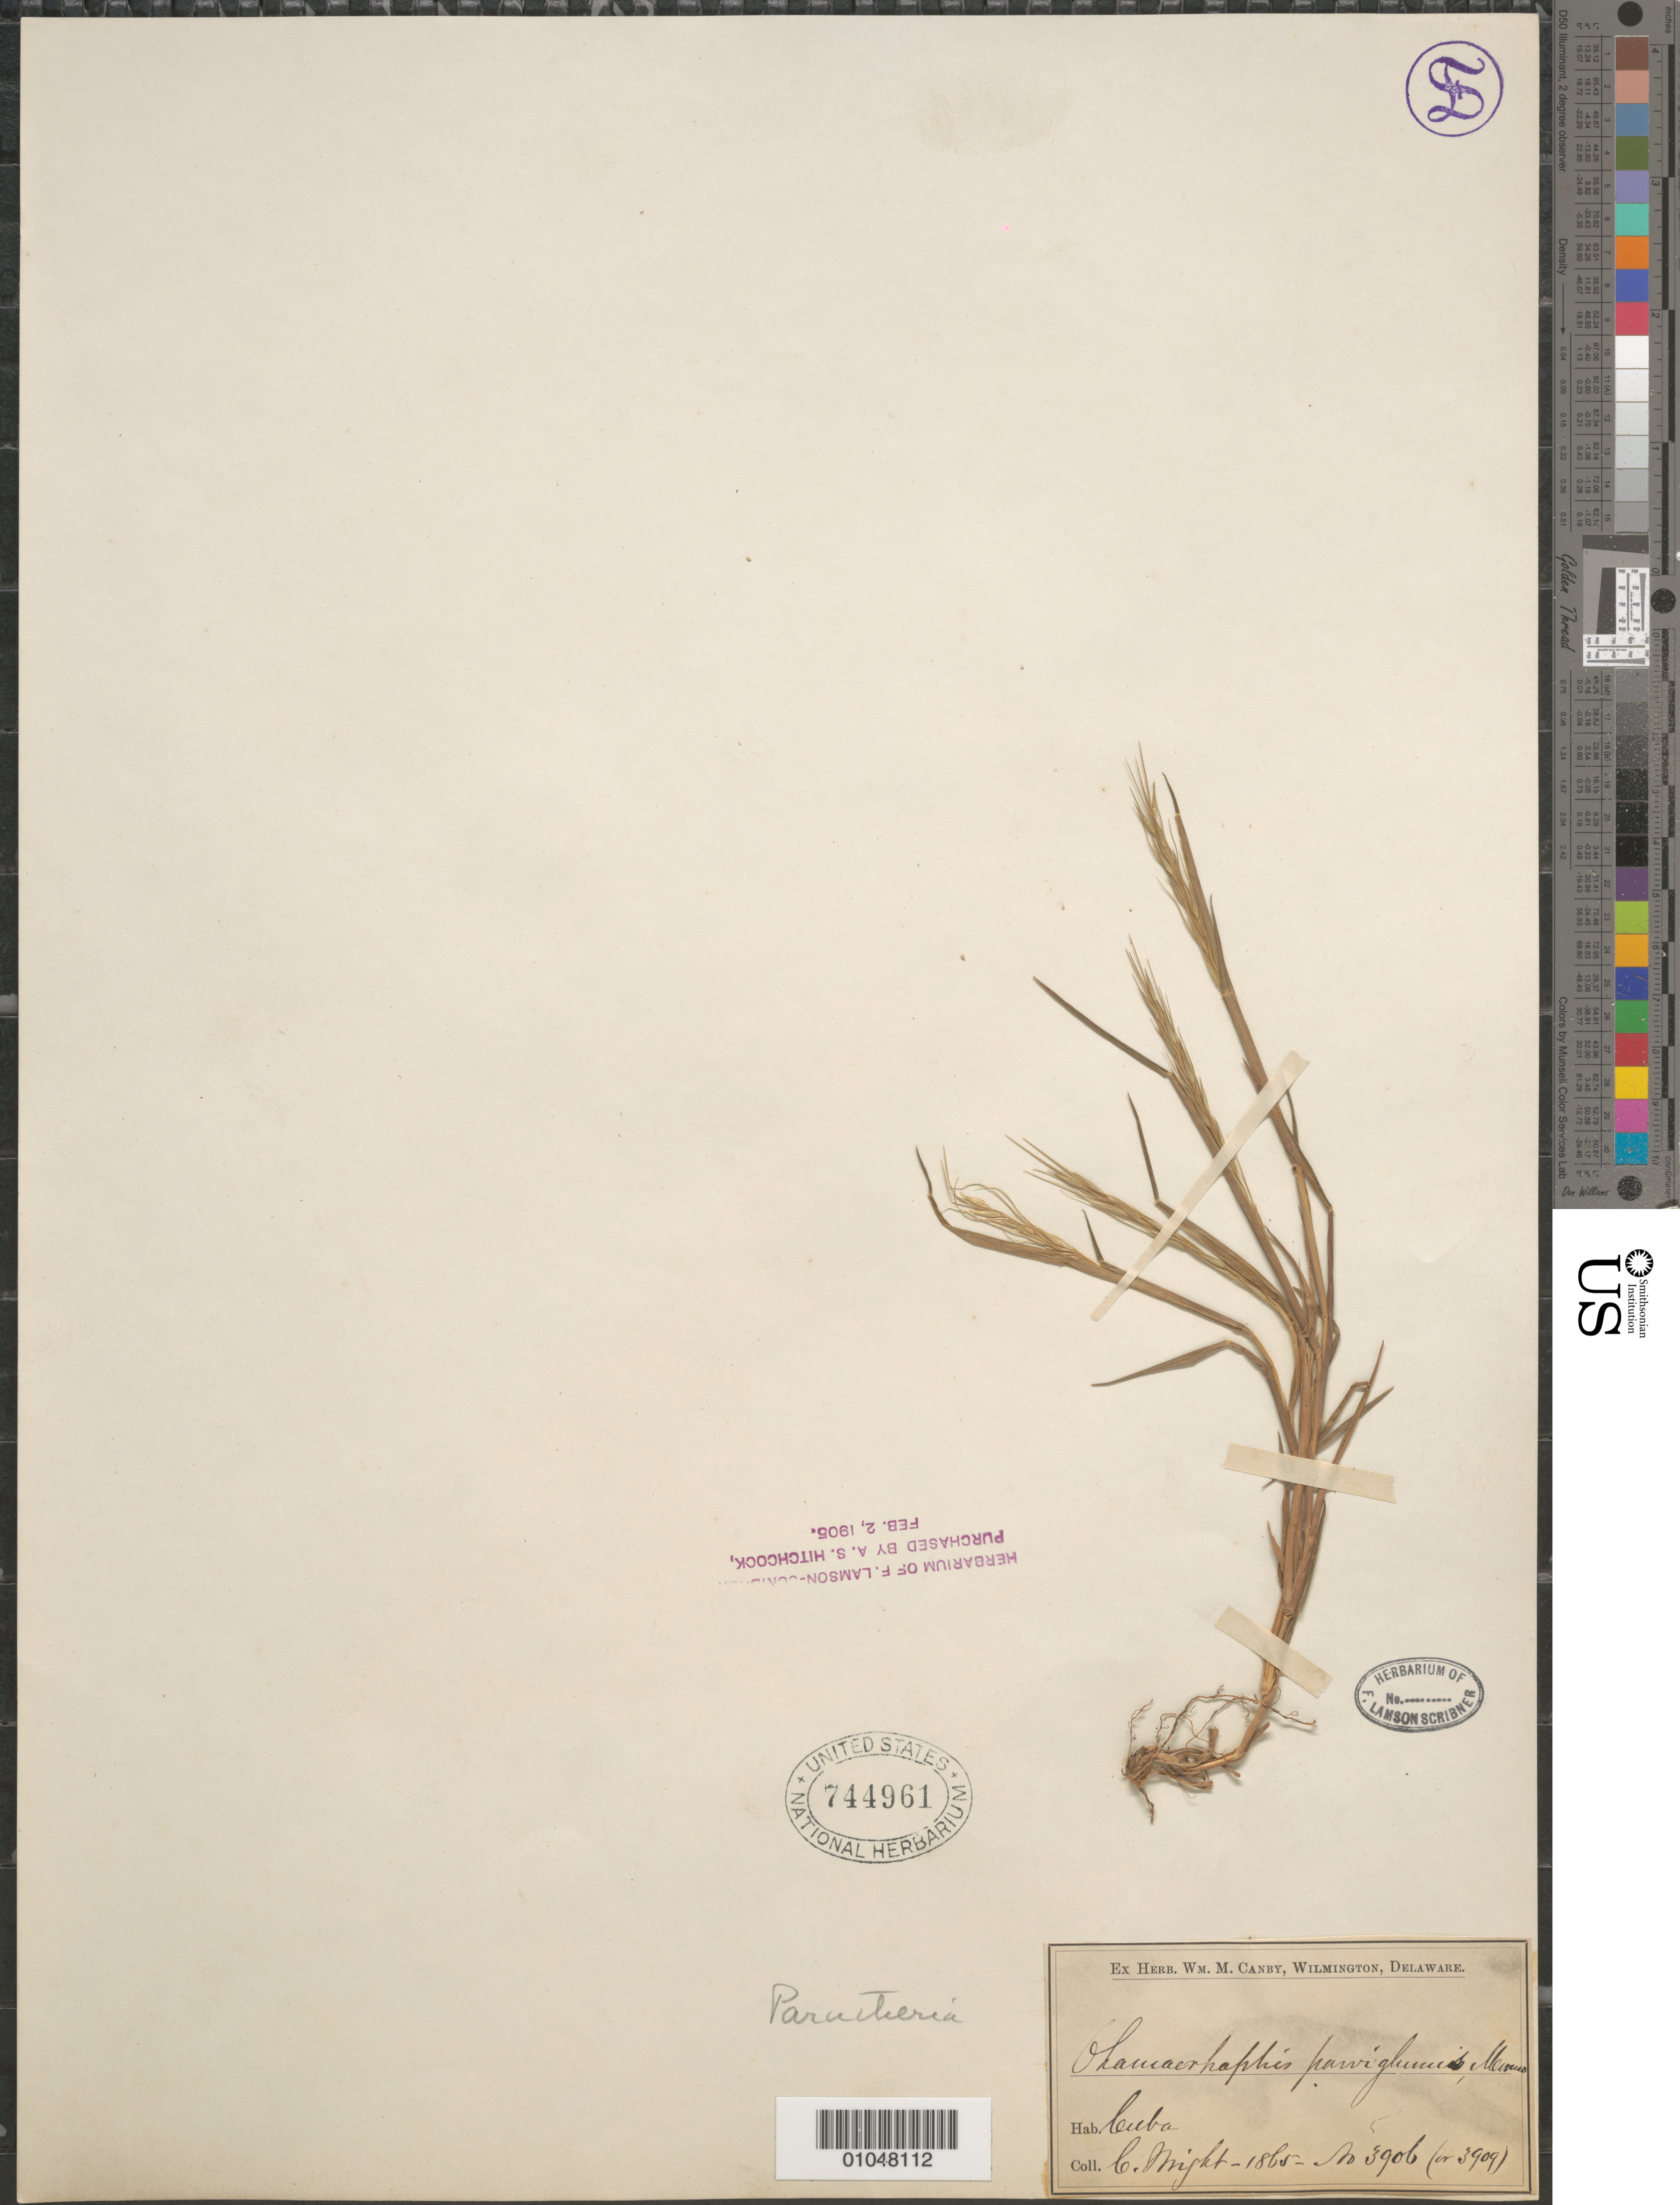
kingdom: Plantae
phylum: Tracheophyta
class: Liliopsida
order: Poales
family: Poaceae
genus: Paratheria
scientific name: Paratheria prostrata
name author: Griseb.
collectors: C. Wright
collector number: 3906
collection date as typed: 1865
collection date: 1865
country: Cuba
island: Cuba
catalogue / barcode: US 744961